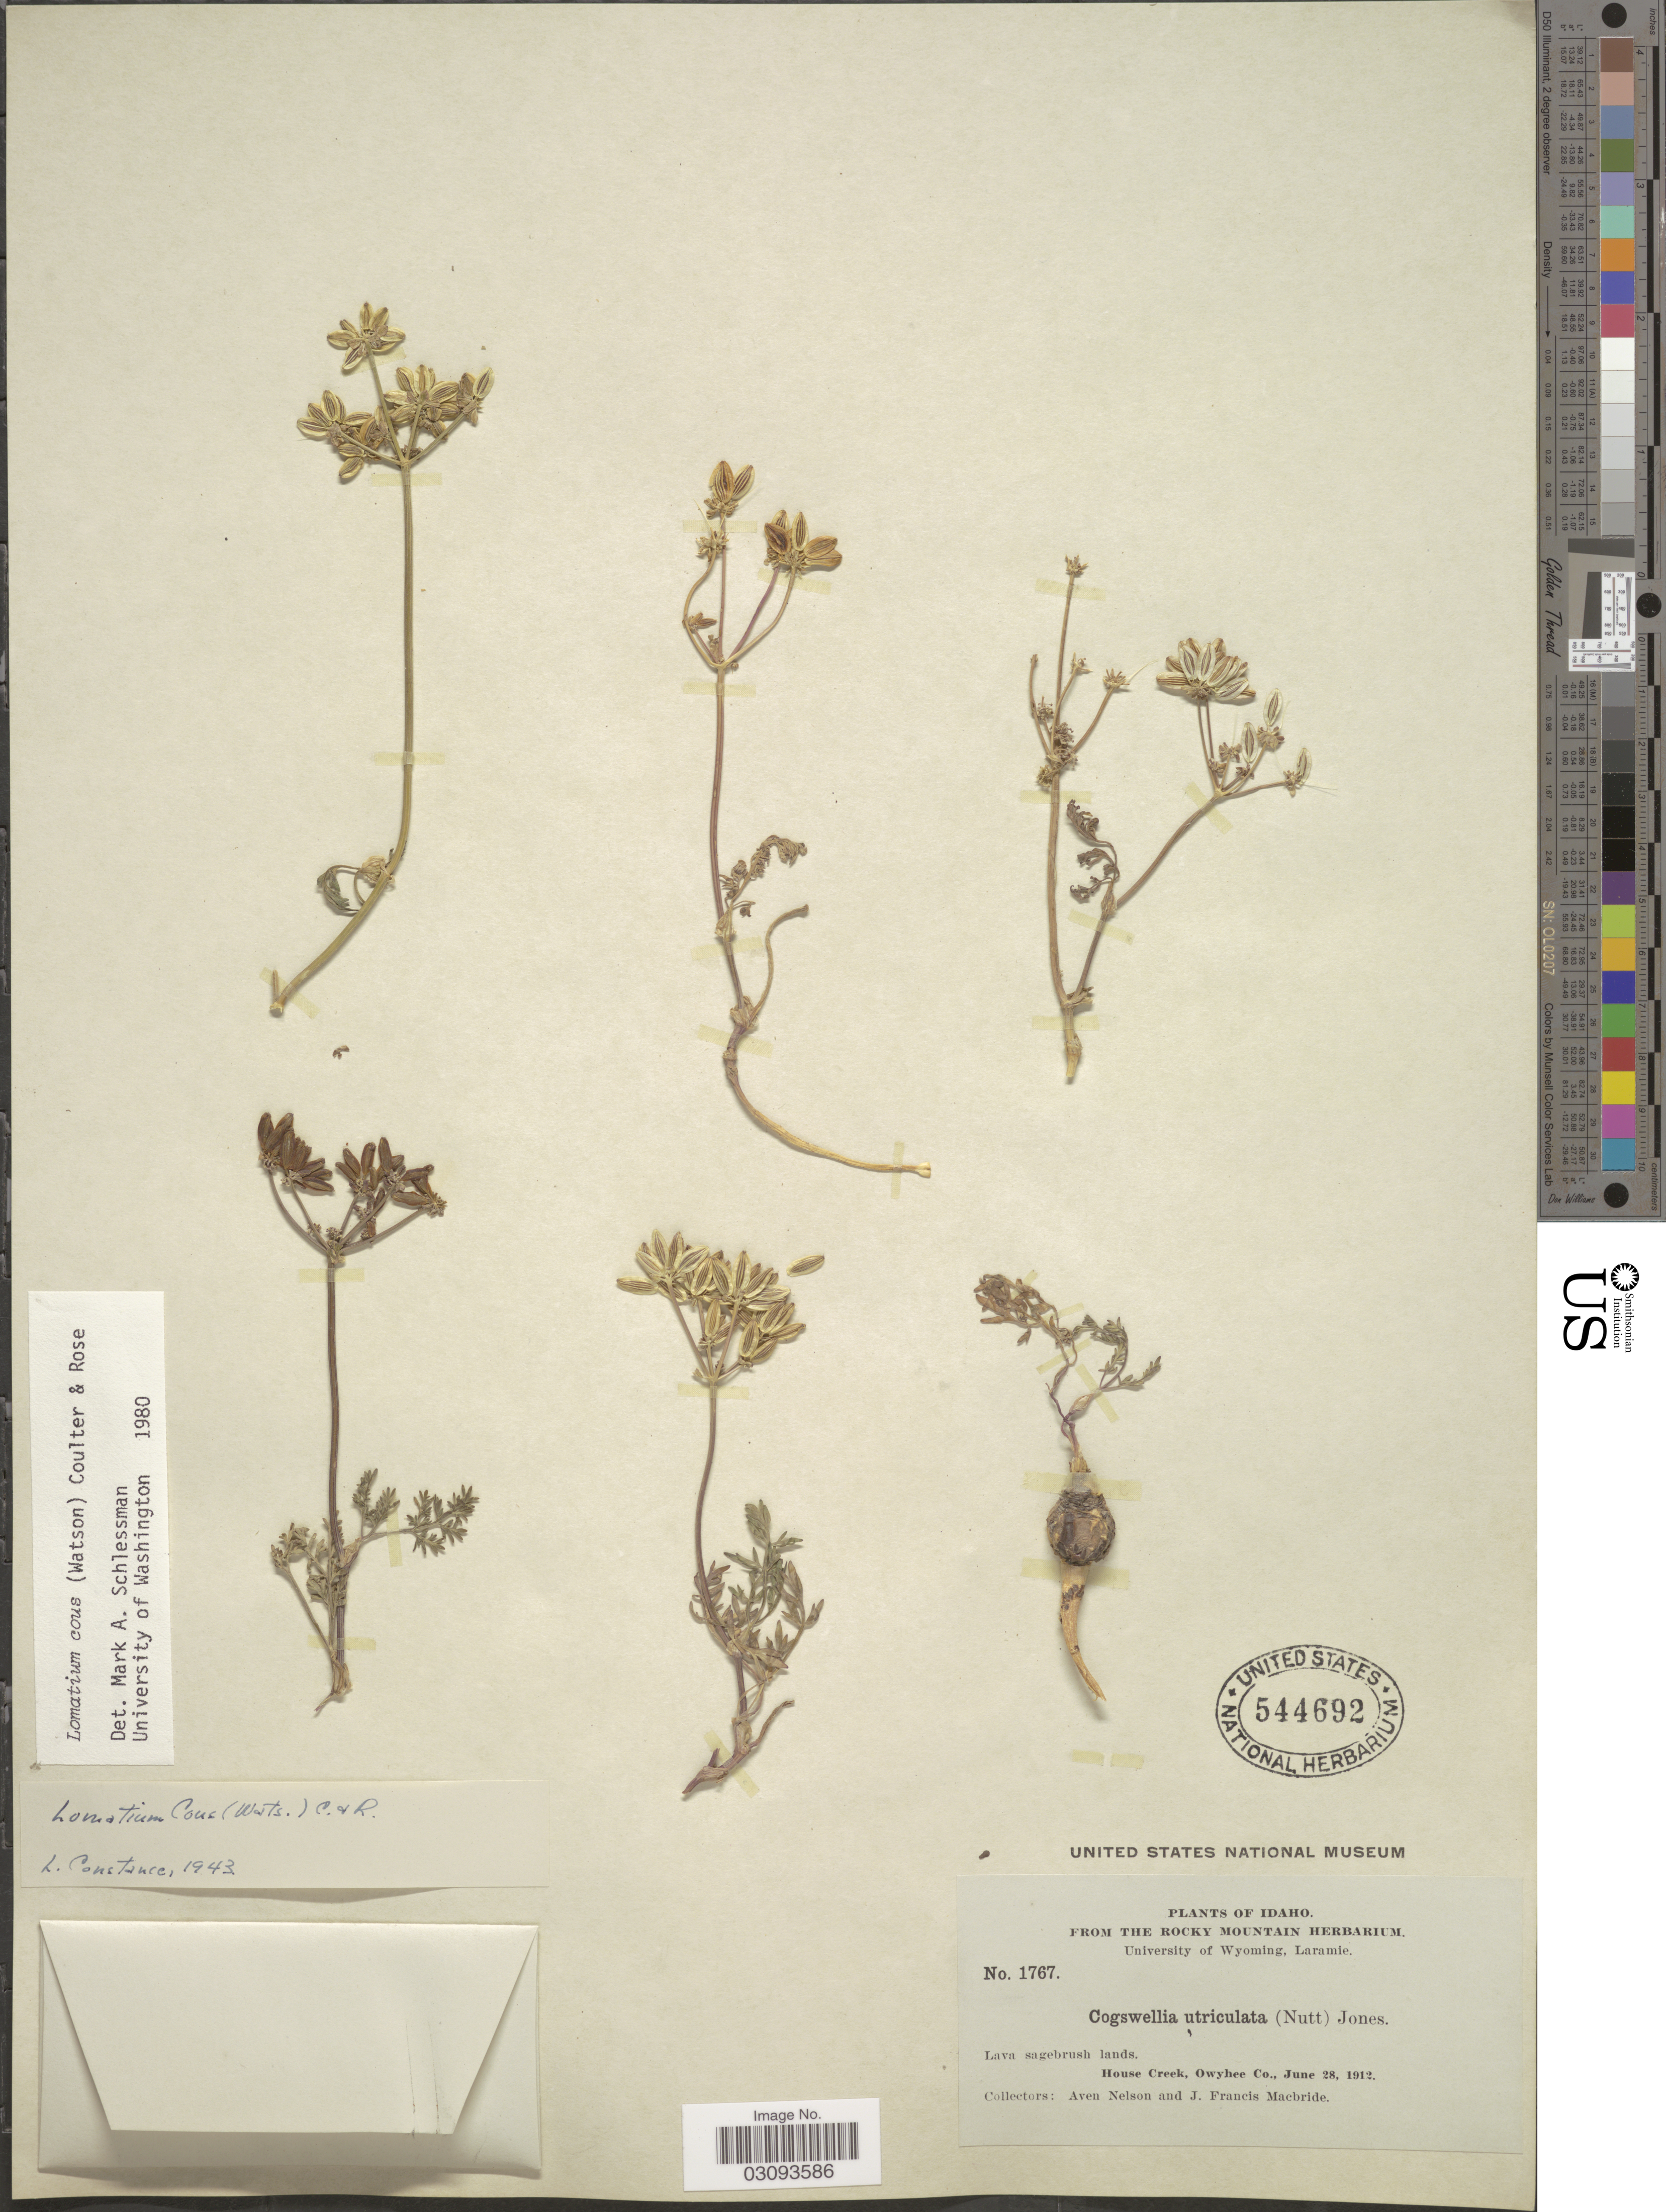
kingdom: Plantae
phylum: Tracheophyta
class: Magnoliopsida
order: Apiales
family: Apiaceae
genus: Lomatium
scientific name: Lomatium cous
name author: (S. Watson) J.M. Coult. & Rose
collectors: A. Nelson & J. F. Macbride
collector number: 1767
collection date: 1912-06-28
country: United States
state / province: Idaho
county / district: Owyhee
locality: House Creek, Owyhee Co.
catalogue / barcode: US 544692